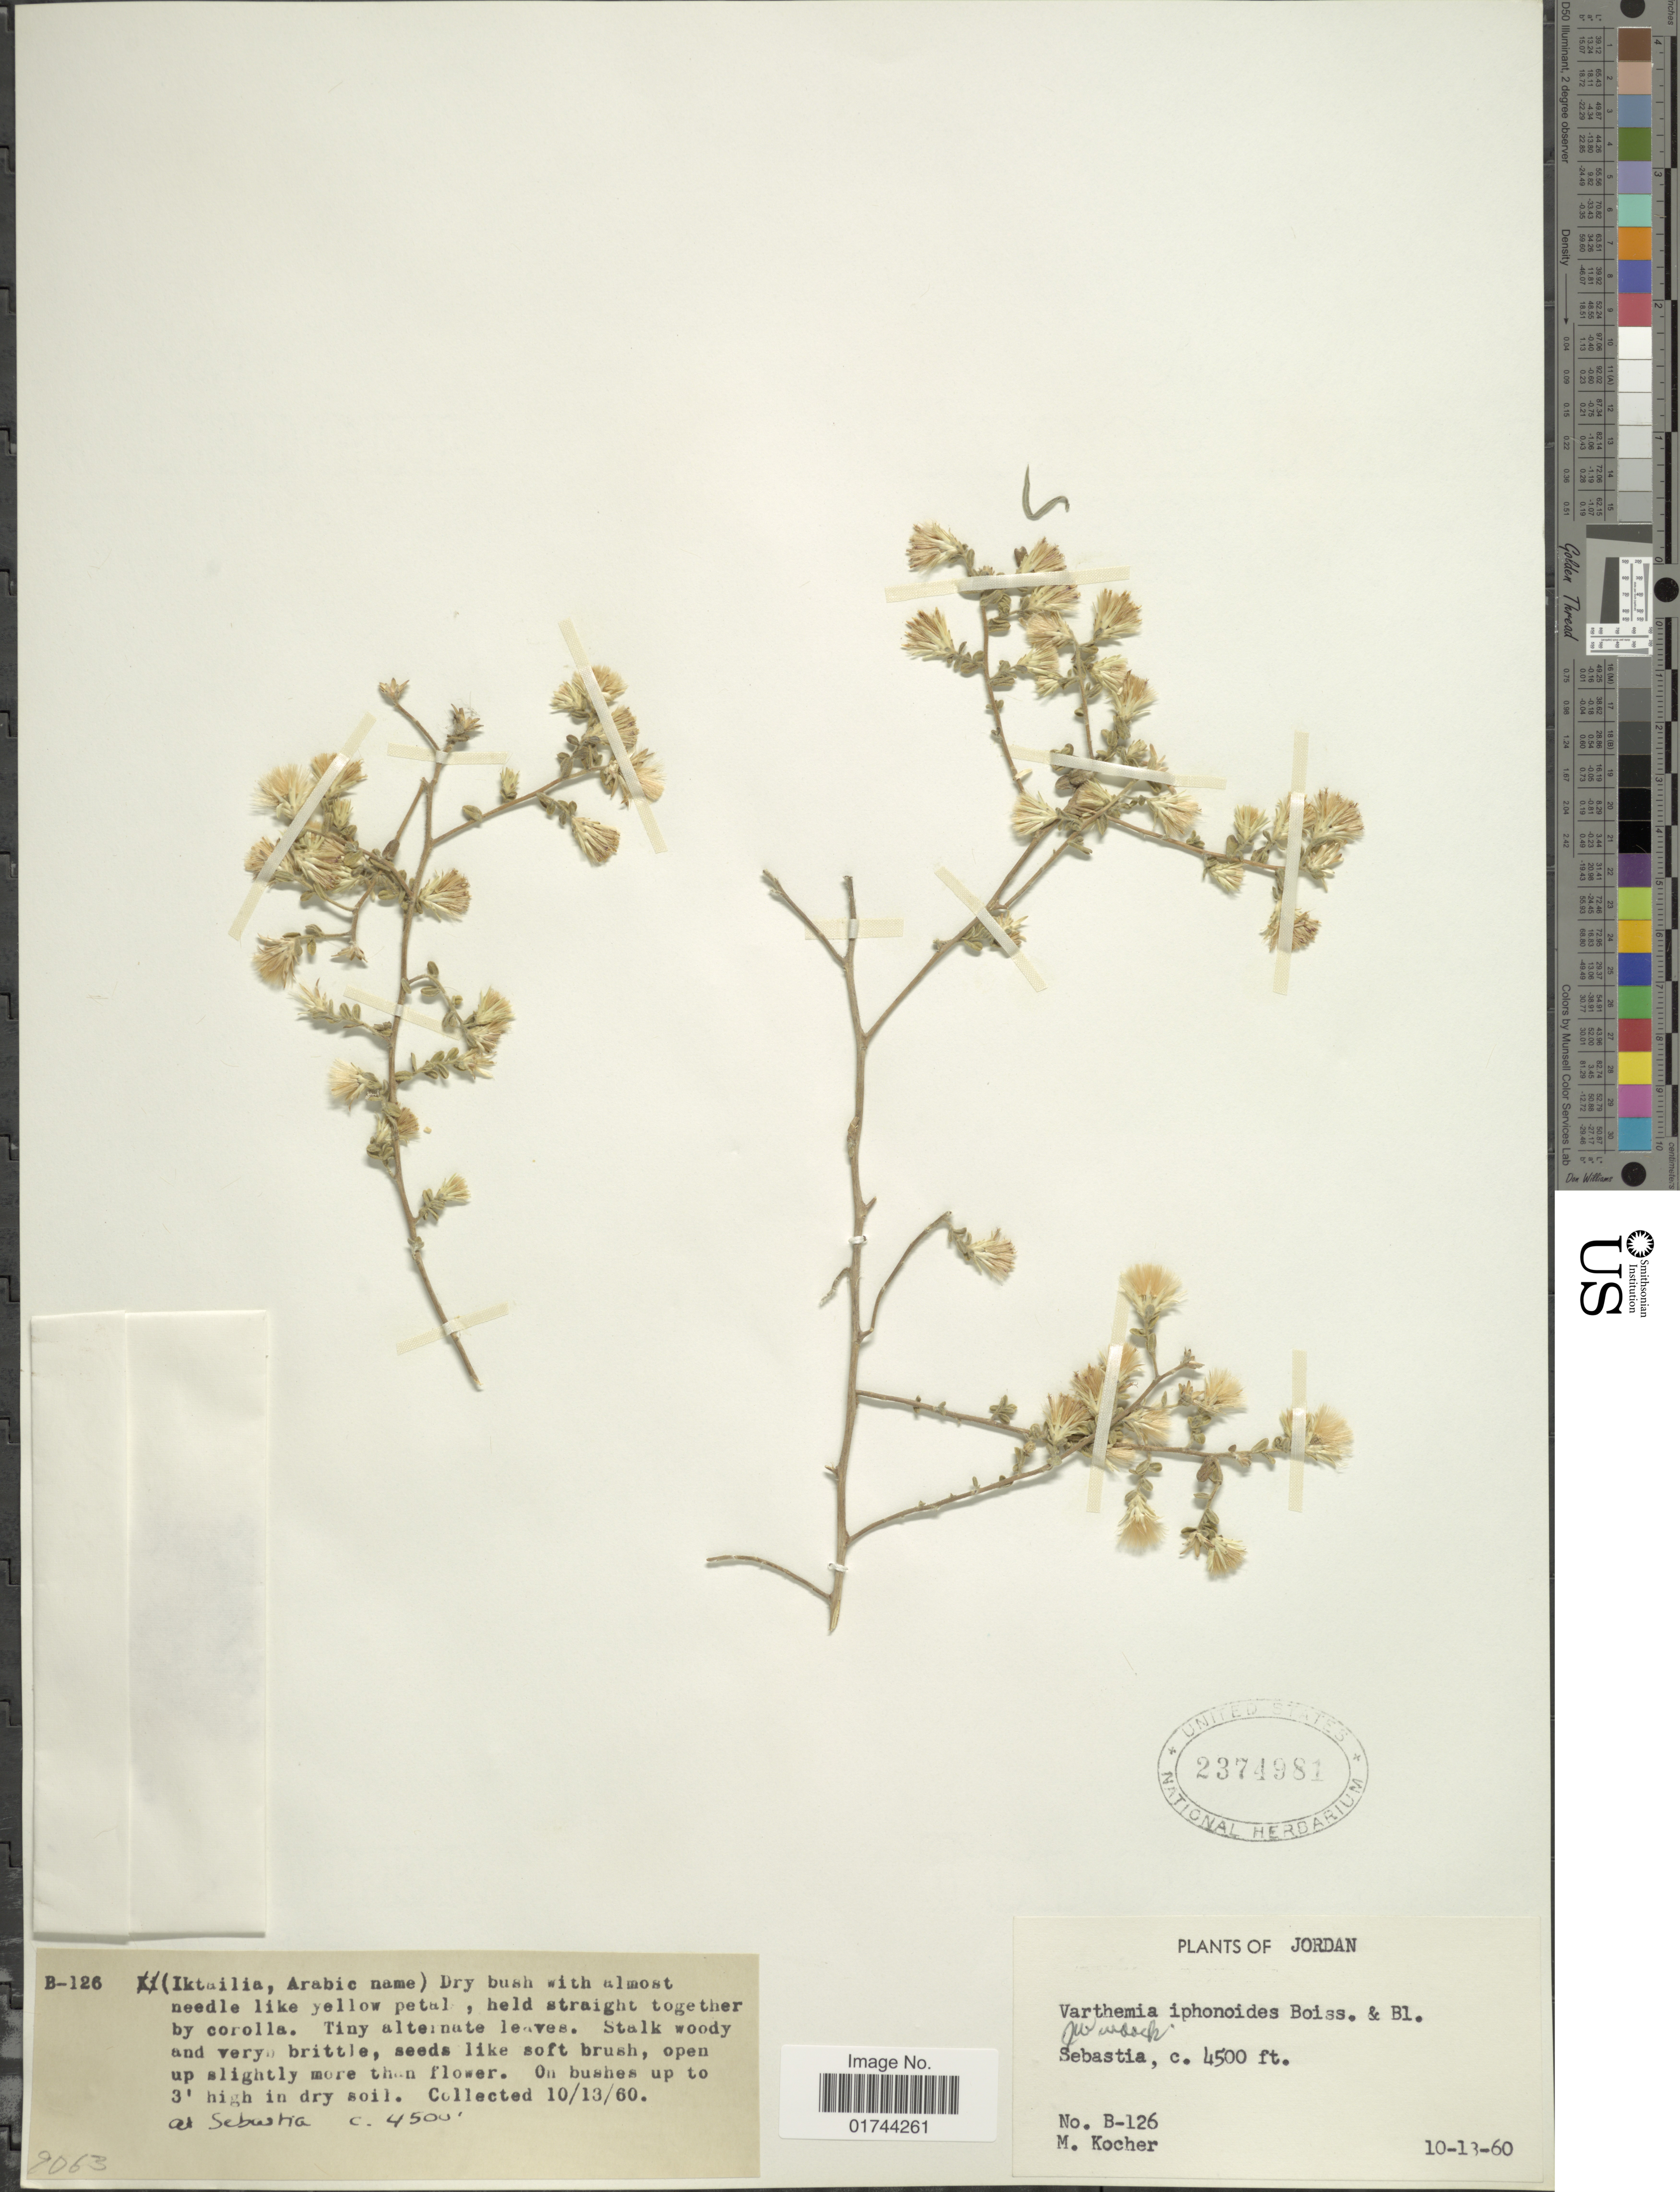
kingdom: Plantae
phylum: Tracheophyta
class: Magnoliopsida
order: Asterales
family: Asteraceae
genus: Varthemia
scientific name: Varthemia iphionoides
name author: Boiss. & Blanche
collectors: M. Kocher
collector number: B-126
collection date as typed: Transcribed d/m/y: 13/10/60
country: Jordan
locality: Sebastia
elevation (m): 1372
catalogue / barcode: US 2374981